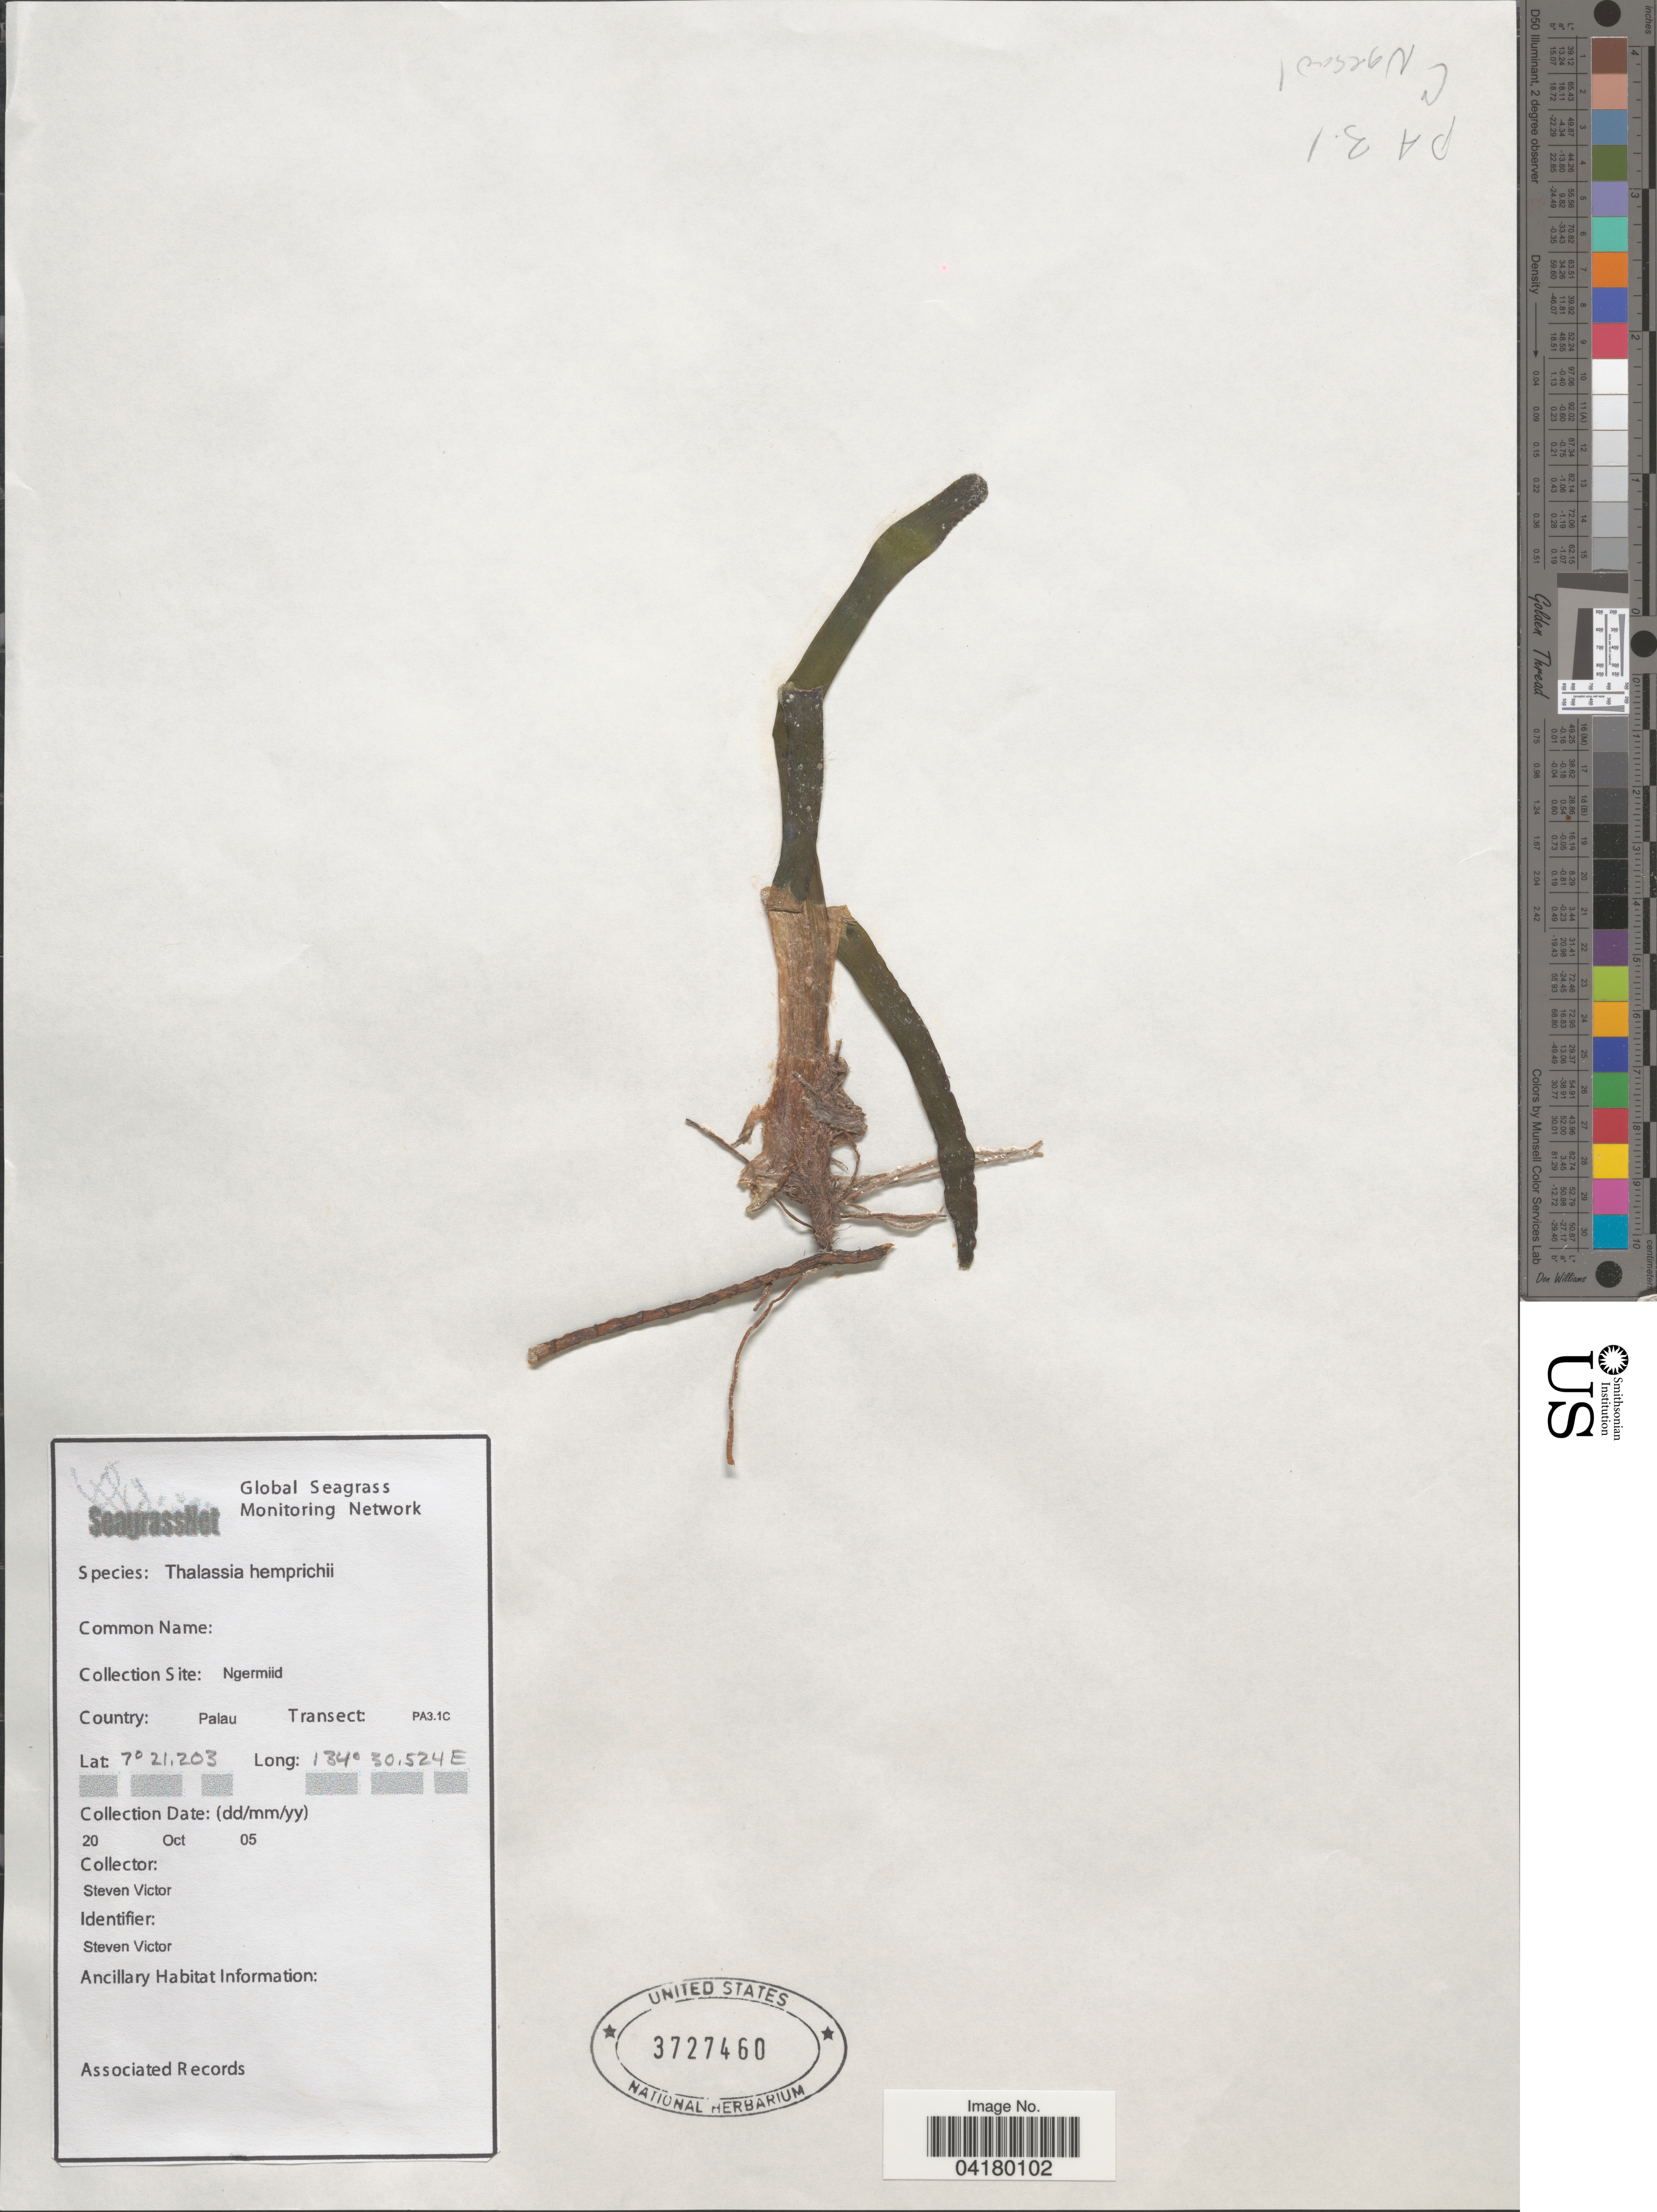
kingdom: Plantae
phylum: Tracheophyta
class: Liliopsida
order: Alismatales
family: Hydrocharitaceae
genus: Thalassia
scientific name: Thalassia hemprichii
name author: Asch.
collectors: S. Victor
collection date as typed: Transcribed d/m/y: 20/10/5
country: Palau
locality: Collection Site: Ngermiid. Country: Palau. Transect: PA3.1C.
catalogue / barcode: US 3727460